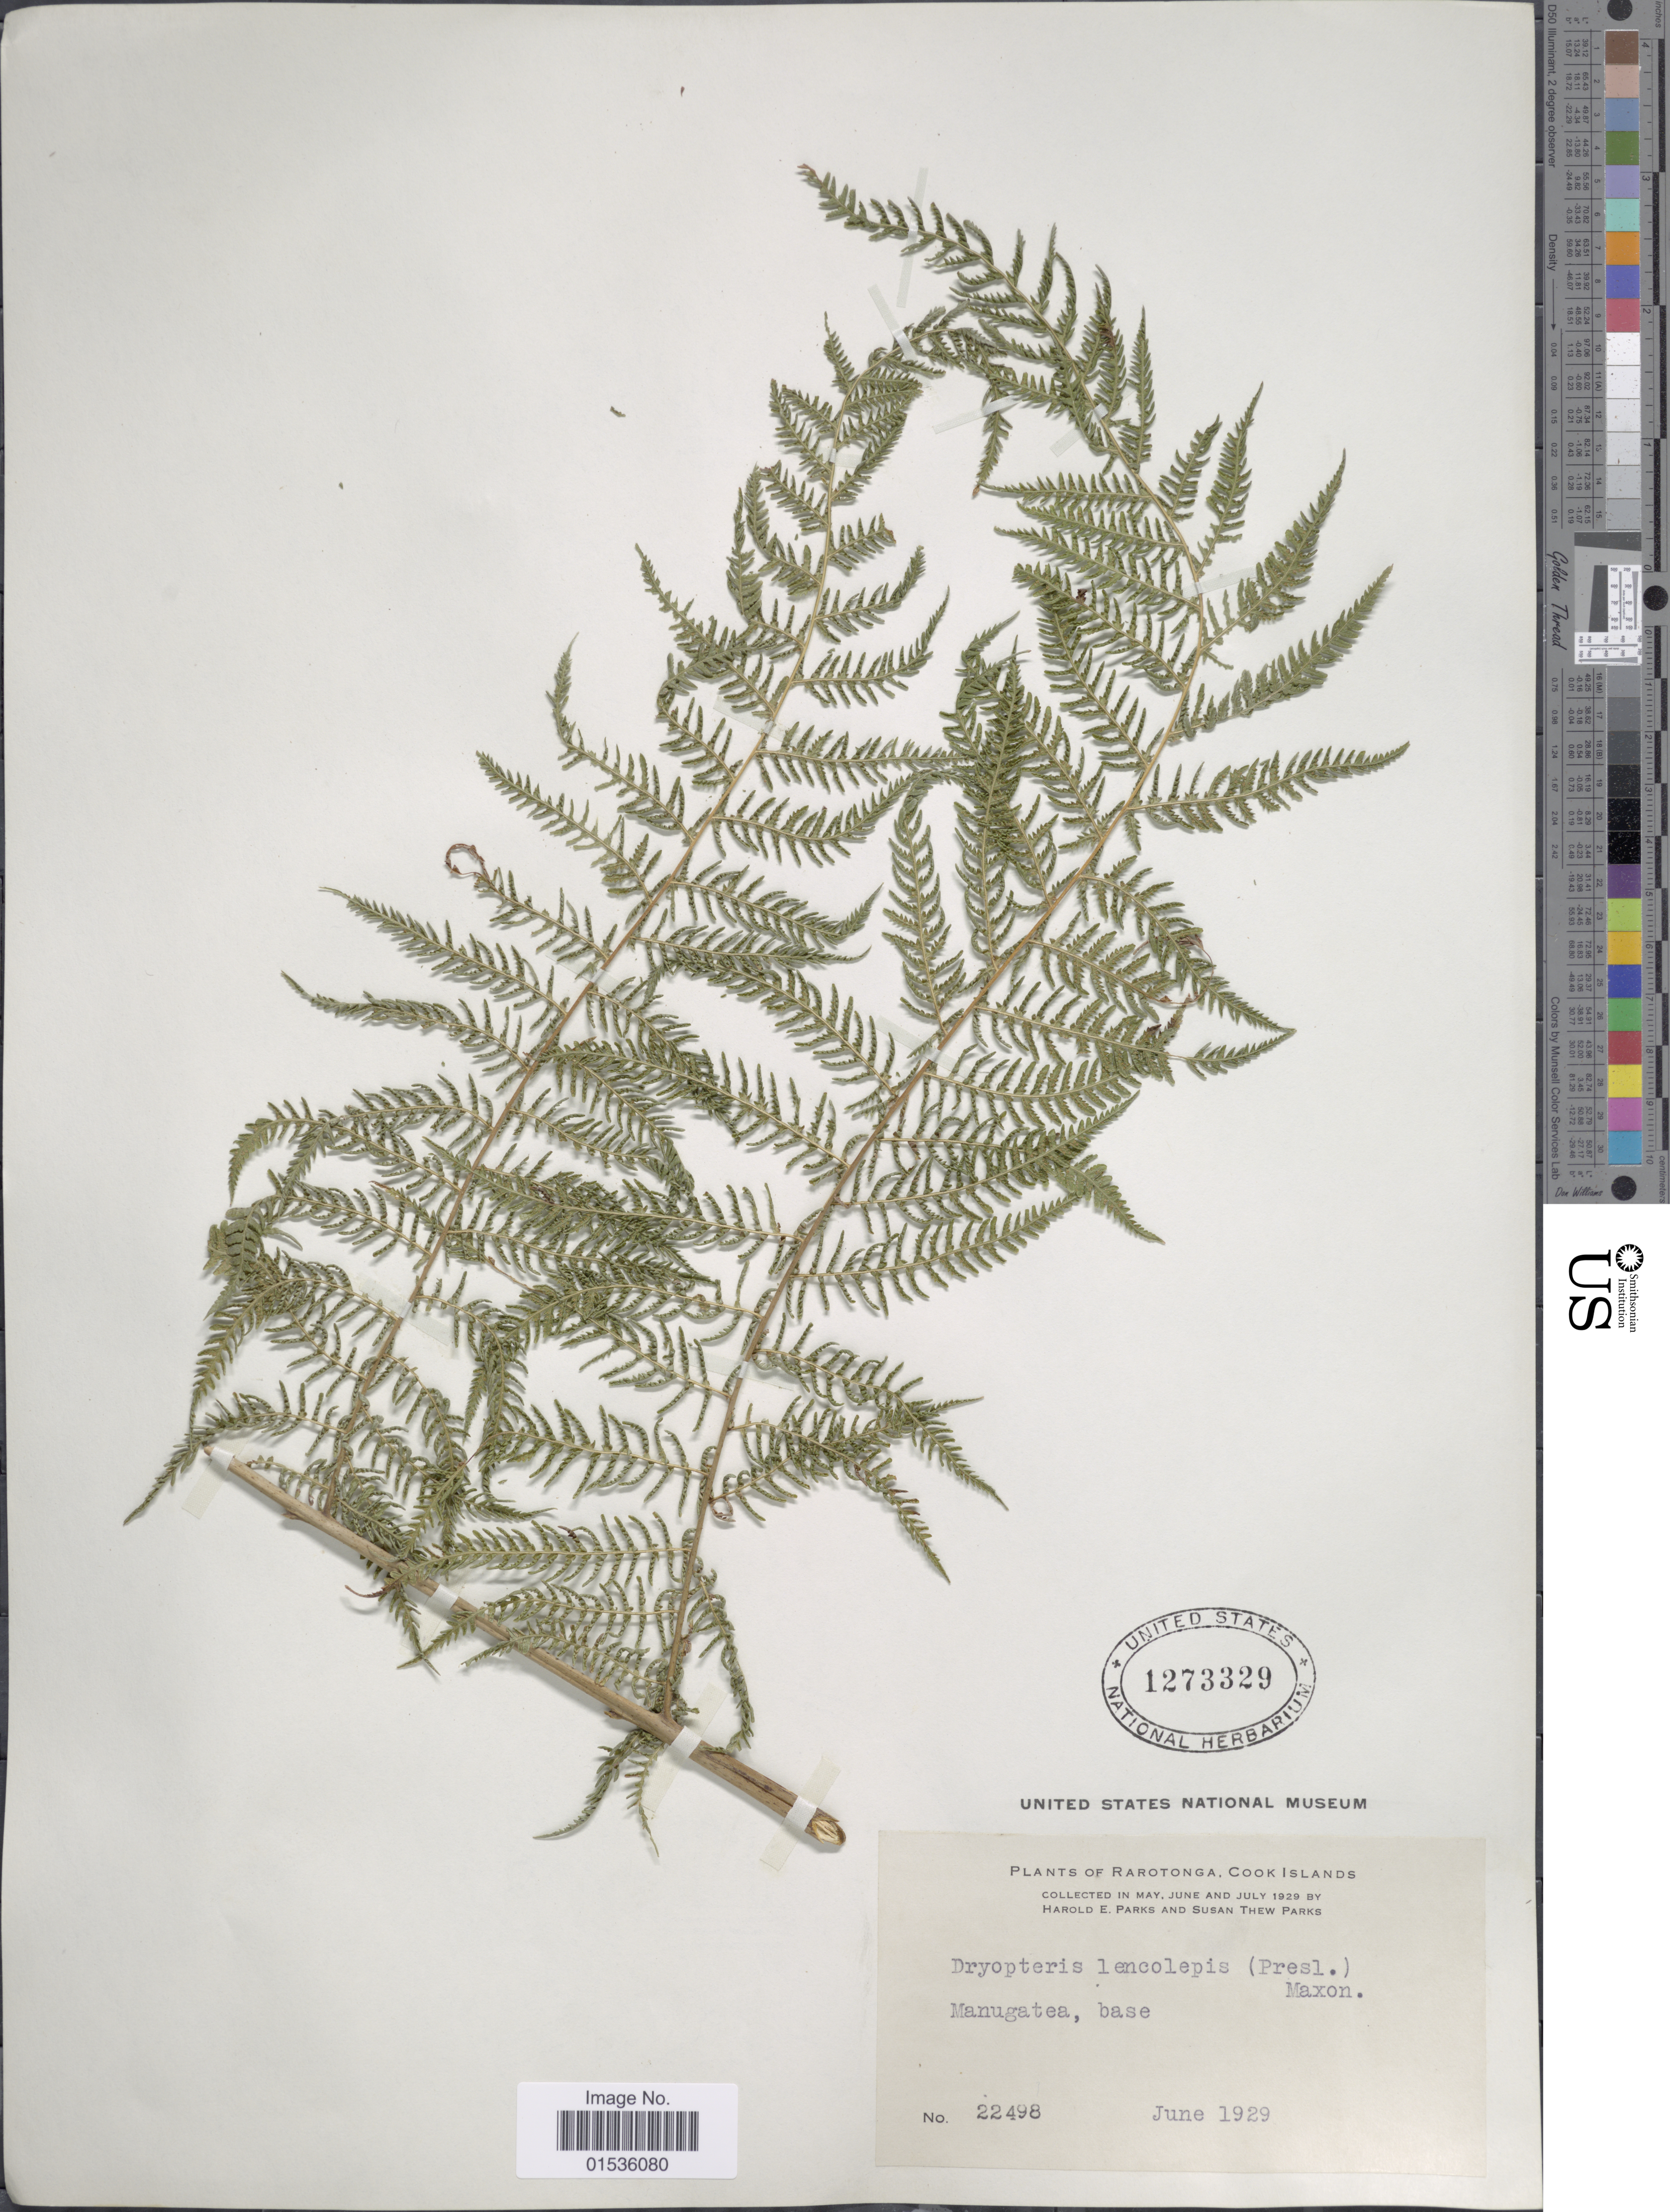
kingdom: Plantae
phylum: Tracheophyta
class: Polypodiopsida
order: Polypodiales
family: Thelypteridaceae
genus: Macrothelypteris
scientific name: Macrothelypteris polypodioides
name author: (Hook.) Holttum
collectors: H. E. Parks & S. Parks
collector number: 22498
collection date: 1929-06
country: Cook Islands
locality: Rarortanga, Cook Island, Manugatea, base.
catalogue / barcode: US 1273329